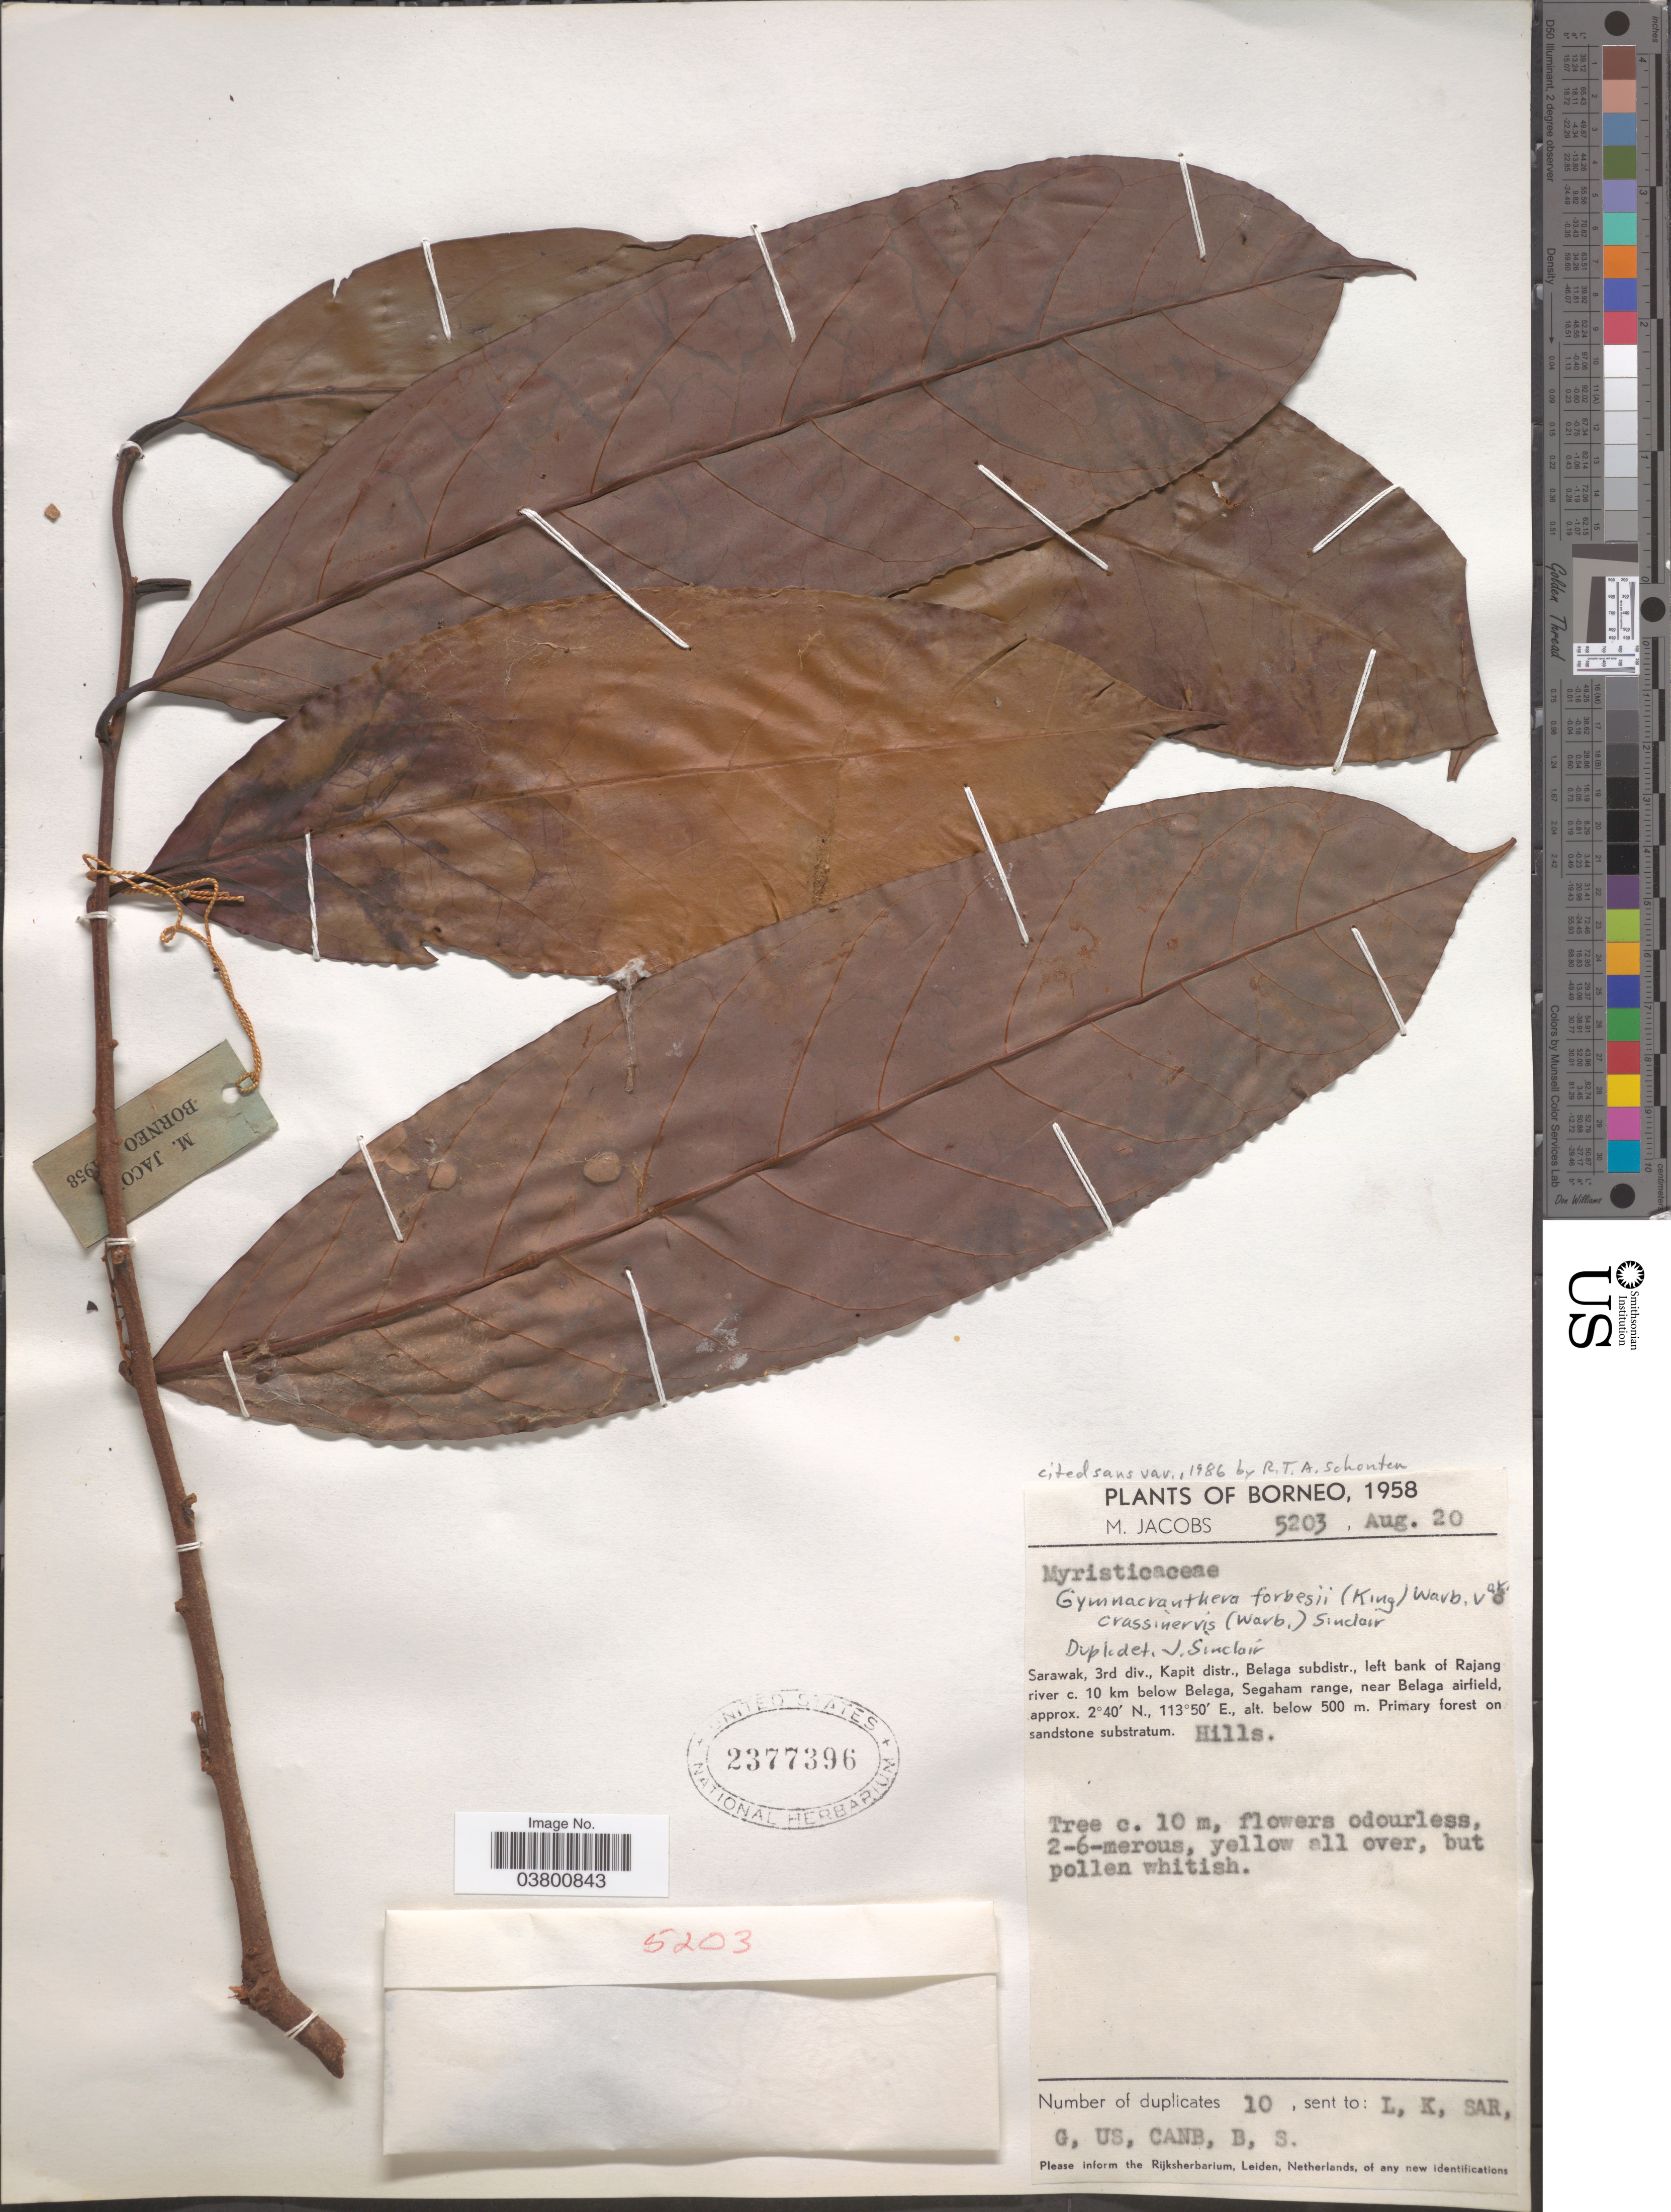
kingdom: Plantae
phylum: Tracheophyta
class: Magnoliopsida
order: Magnoliales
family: Myristicaceae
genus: Gymnacranthera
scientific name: Gymnacranthera forbesii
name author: (R.M. King) Warb.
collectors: M. Jacobs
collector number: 5203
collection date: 1958-08-20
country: Malaysia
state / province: Sarawak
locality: Borneo. 3rd div., Kapit distr., Belaga subdistr., left bank of Rajang river c. 10 km below Belaga, Segaham range, near Belaga airfield.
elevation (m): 500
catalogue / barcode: US 2377396